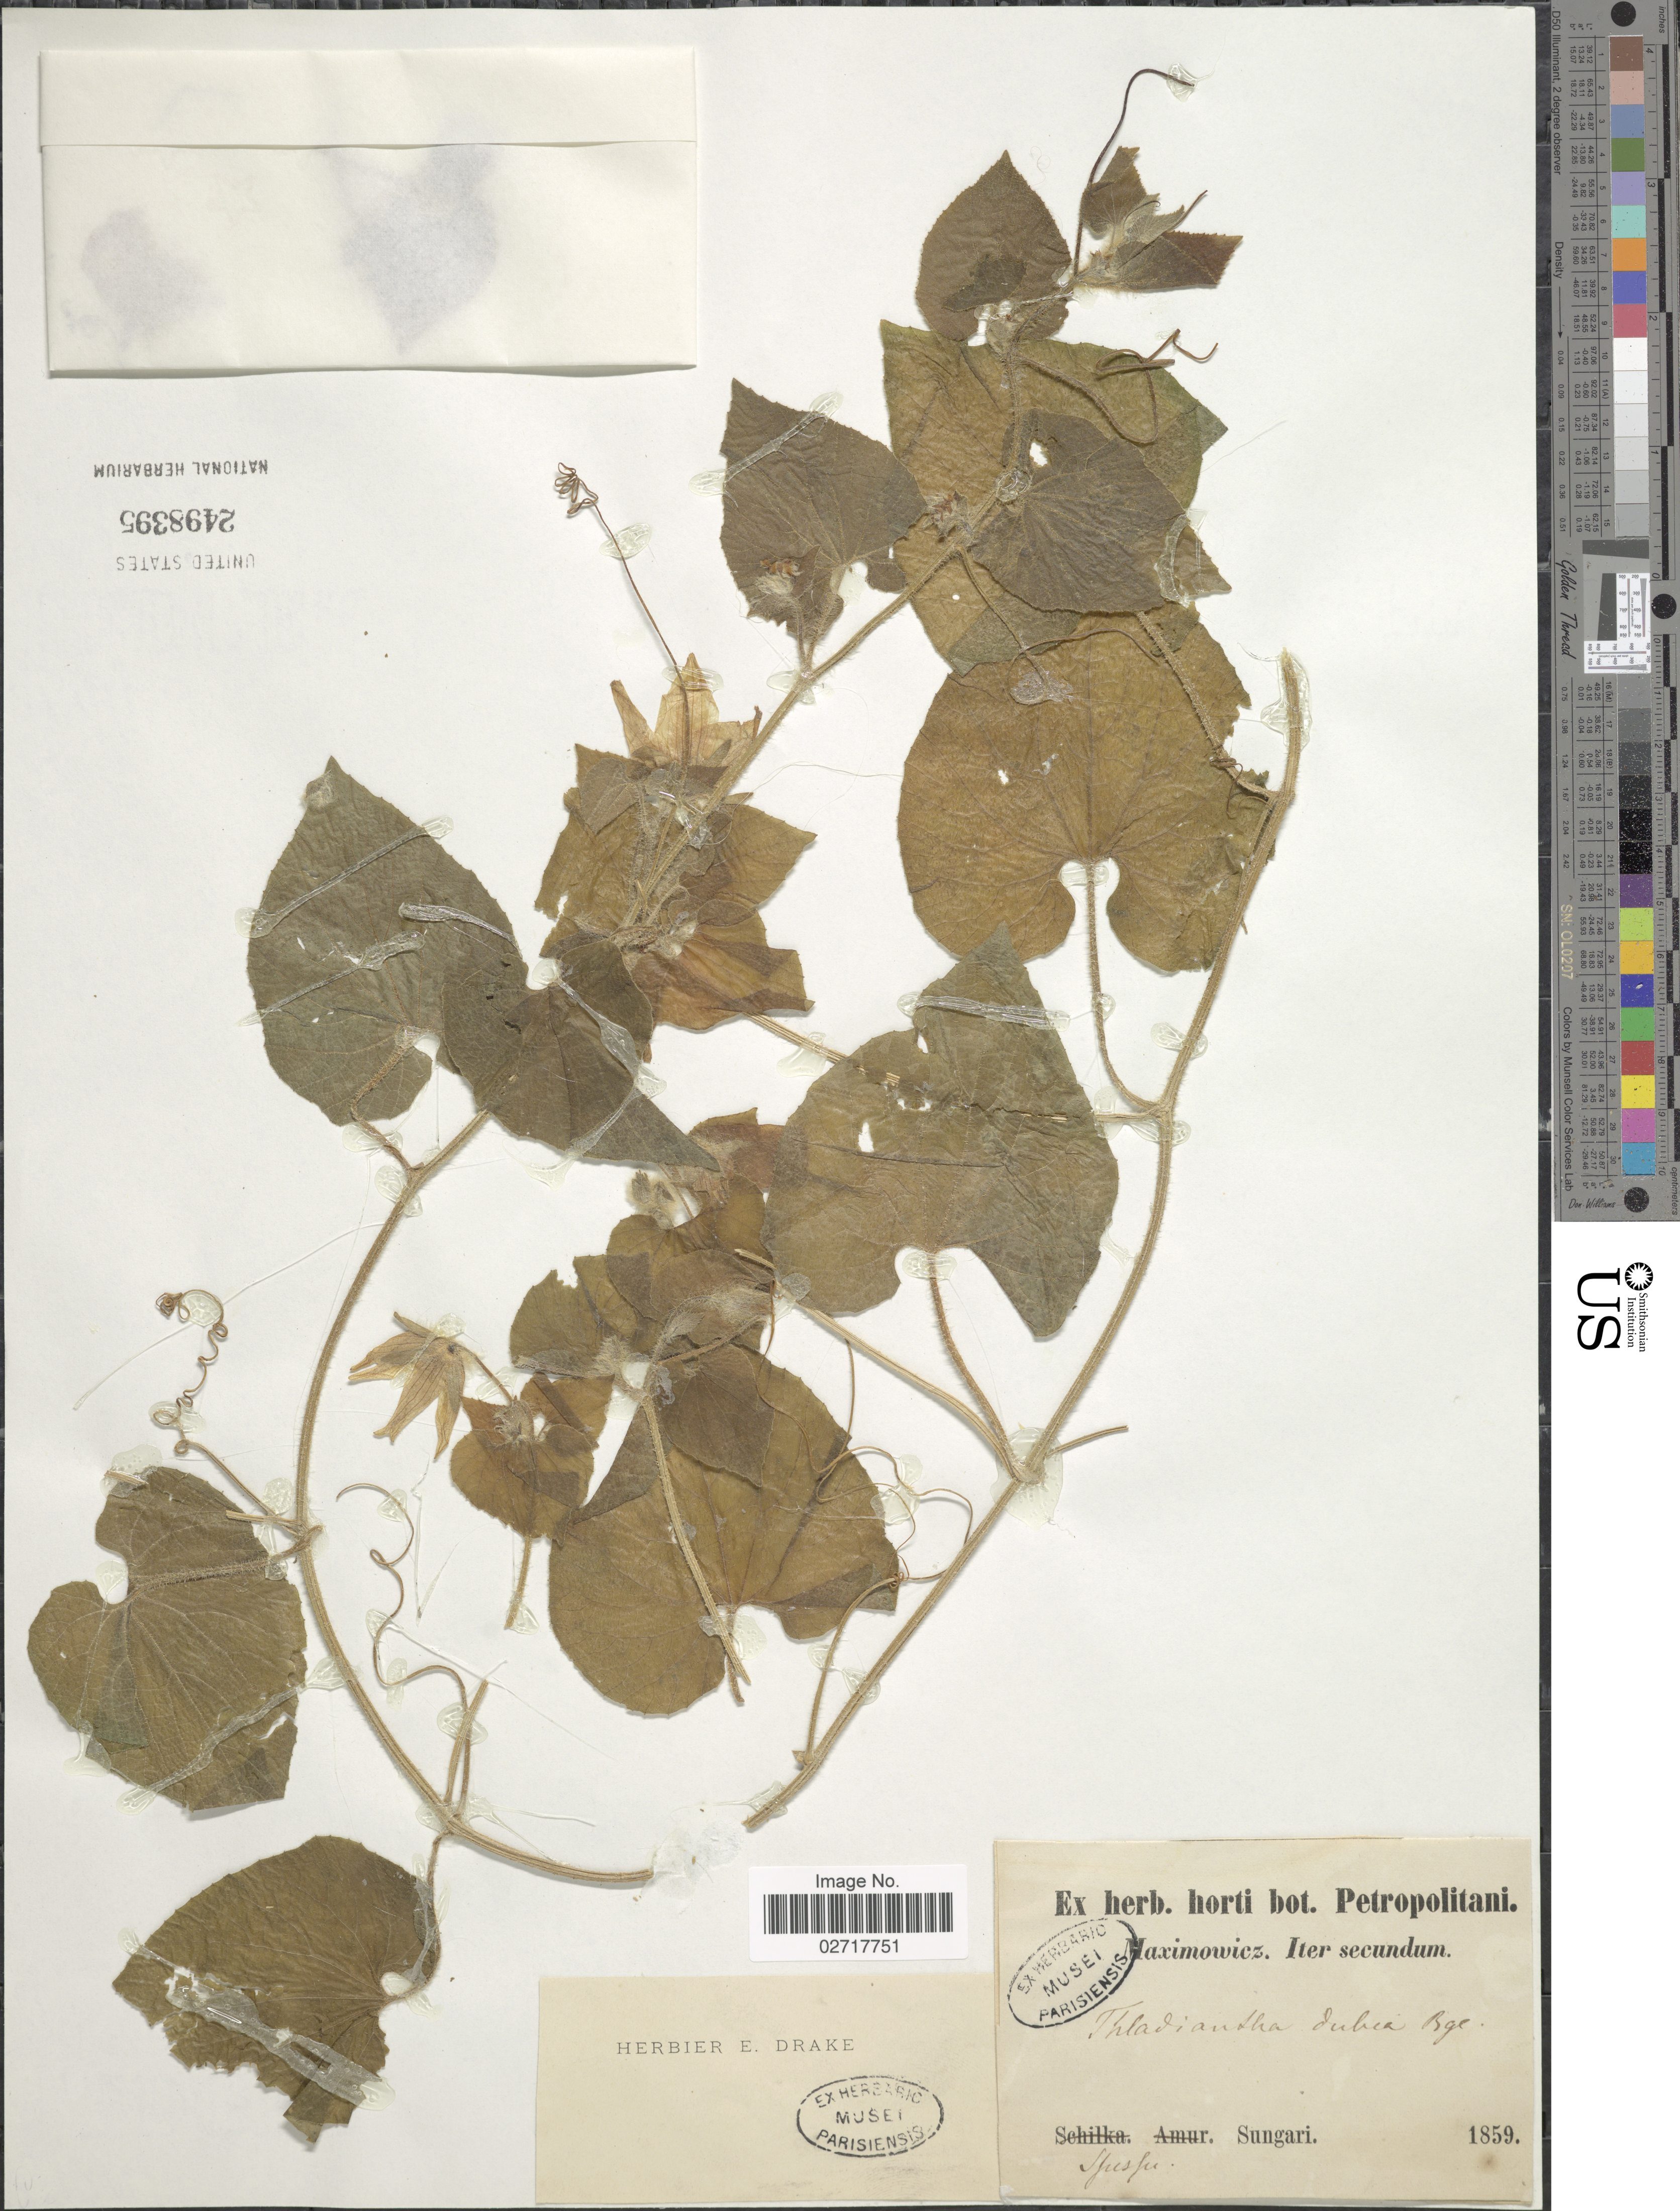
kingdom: Plantae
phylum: Tracheophyta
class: Magnoliopsida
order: Cucurbitales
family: Cucurbitaceae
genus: Thladiantha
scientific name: Thladiantha dubia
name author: Bunge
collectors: Maximowicz, --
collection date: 1859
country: China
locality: Iter secundum, Sungari. Spesfu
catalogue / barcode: US 2498395